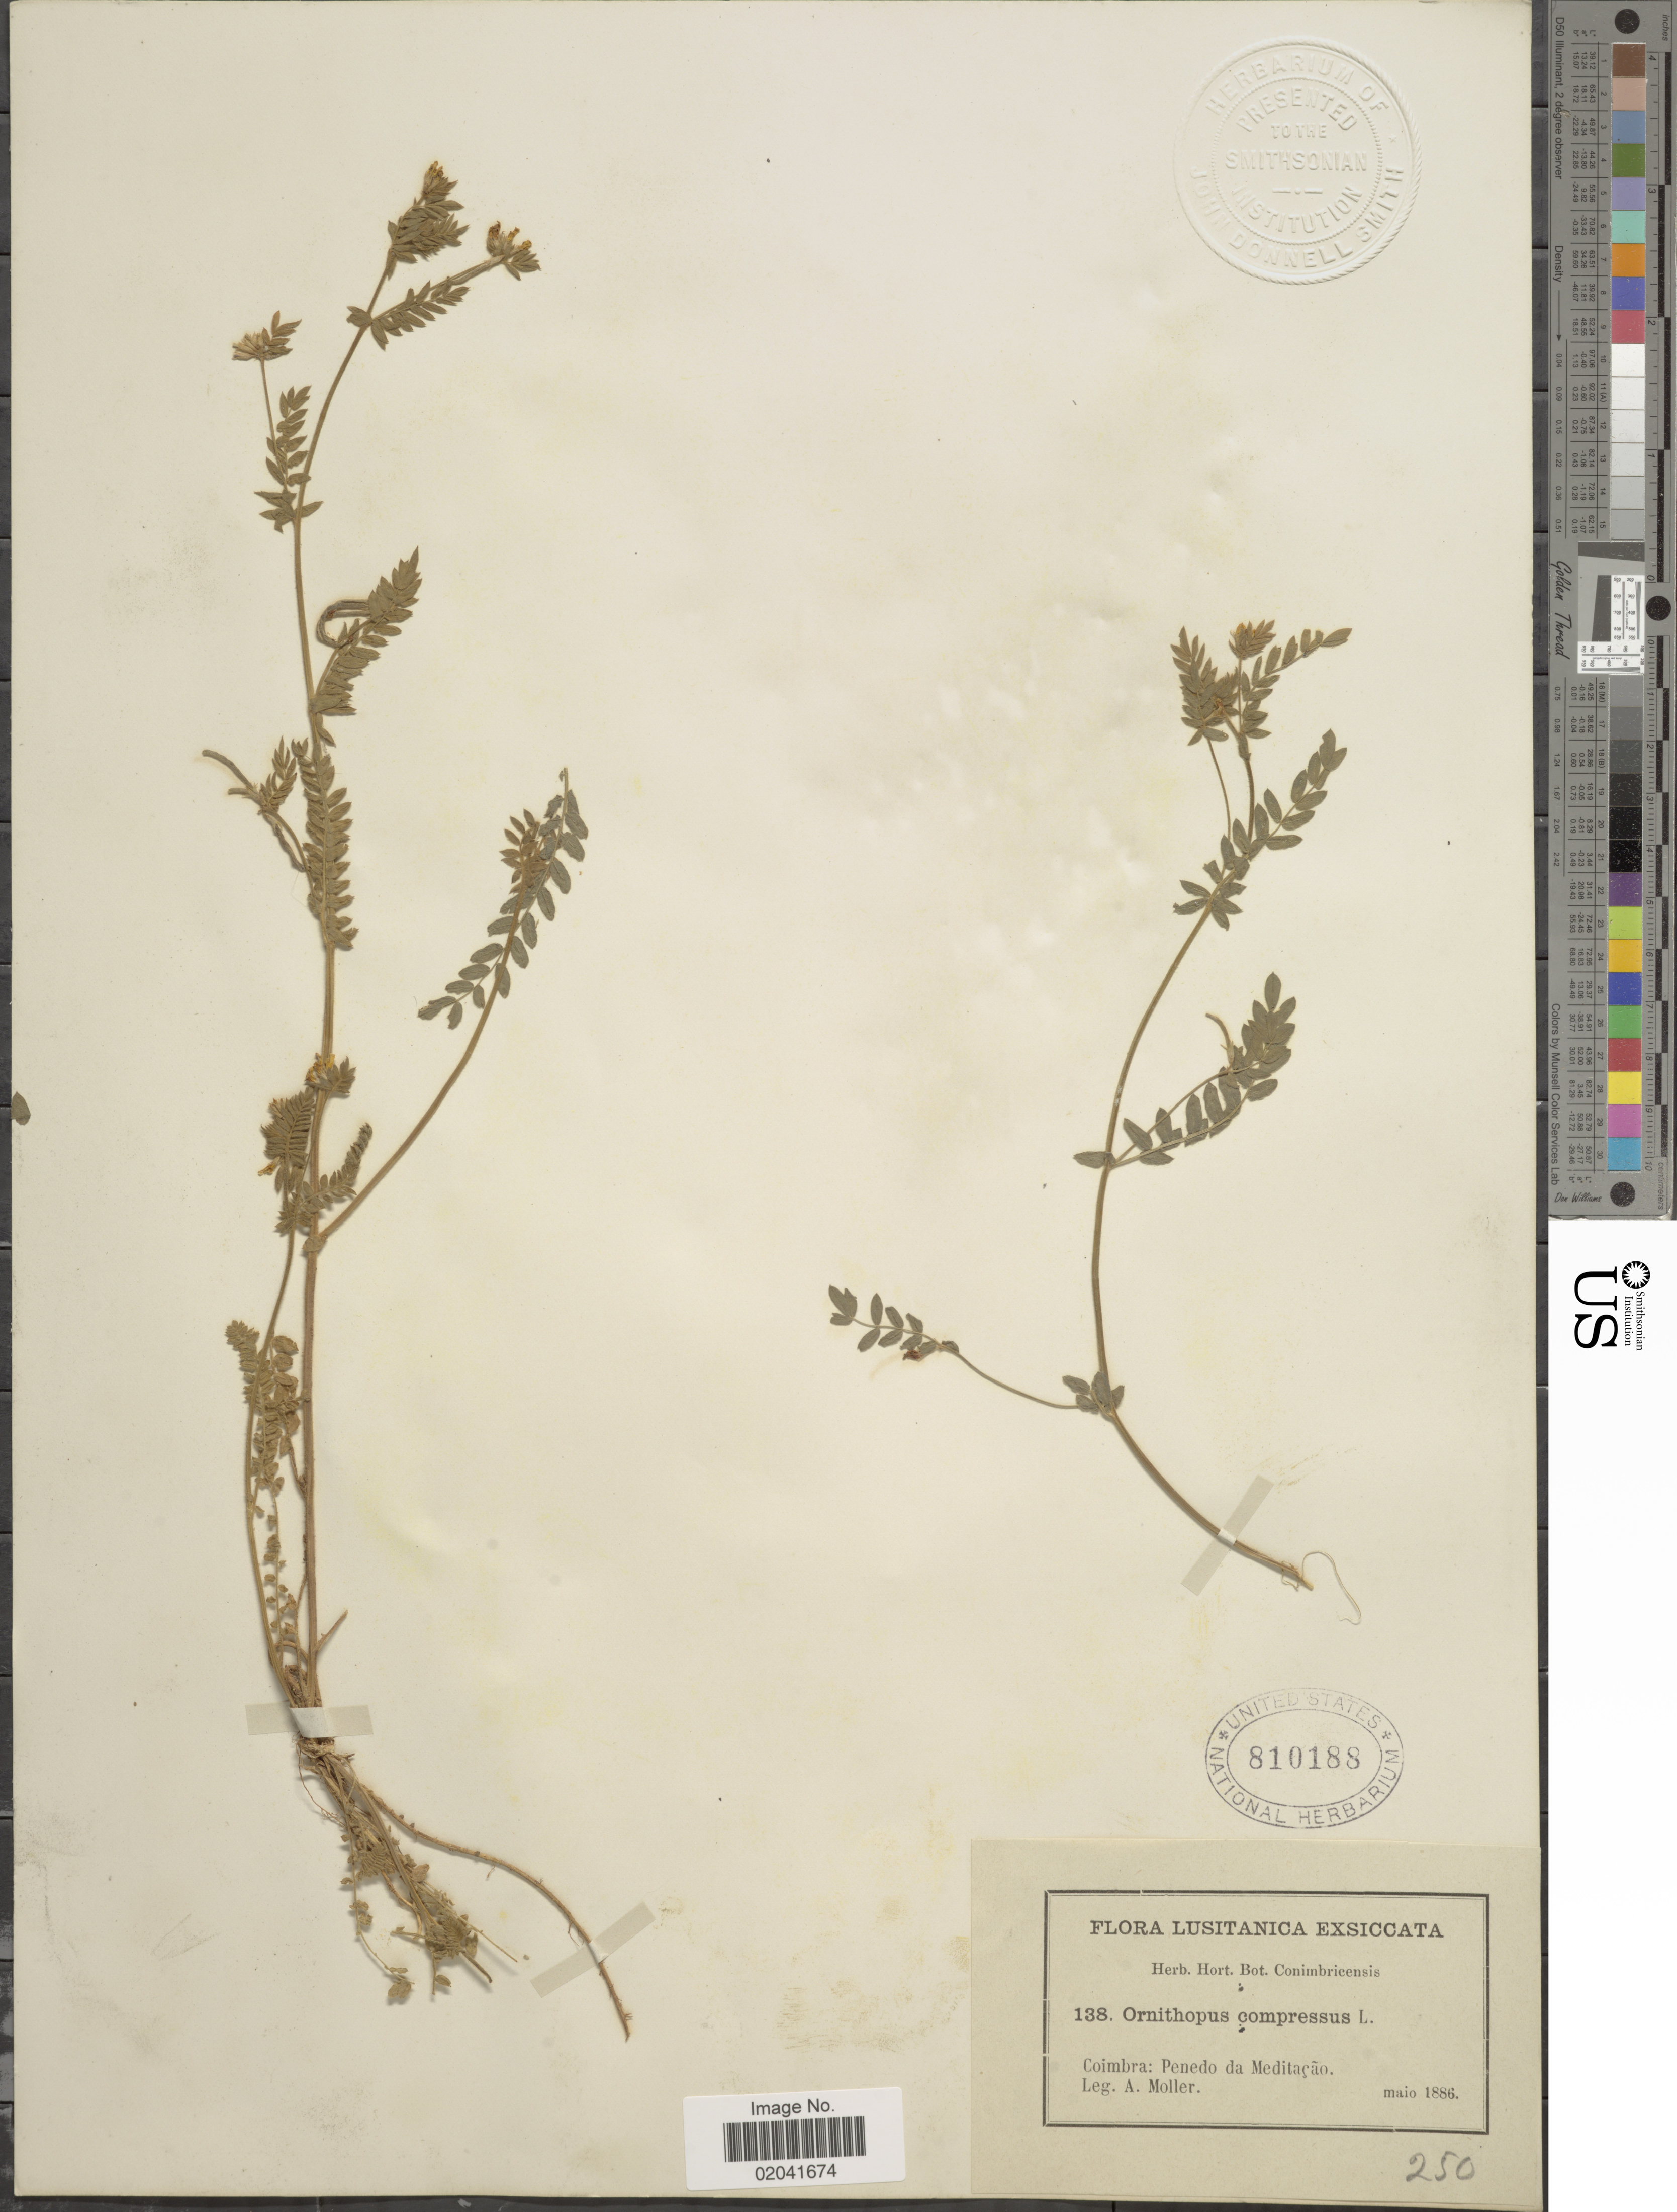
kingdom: Plantae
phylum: Tracheophyta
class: Magnoliopsida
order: Fabales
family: Fabaceae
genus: Ornithopus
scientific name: Ornithopus compressus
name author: L.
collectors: A. Moller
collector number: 138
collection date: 1886-05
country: Portugal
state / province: Coimbra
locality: Coimbra: Penedo da Meditacao. Lusitanica.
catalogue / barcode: US 810188